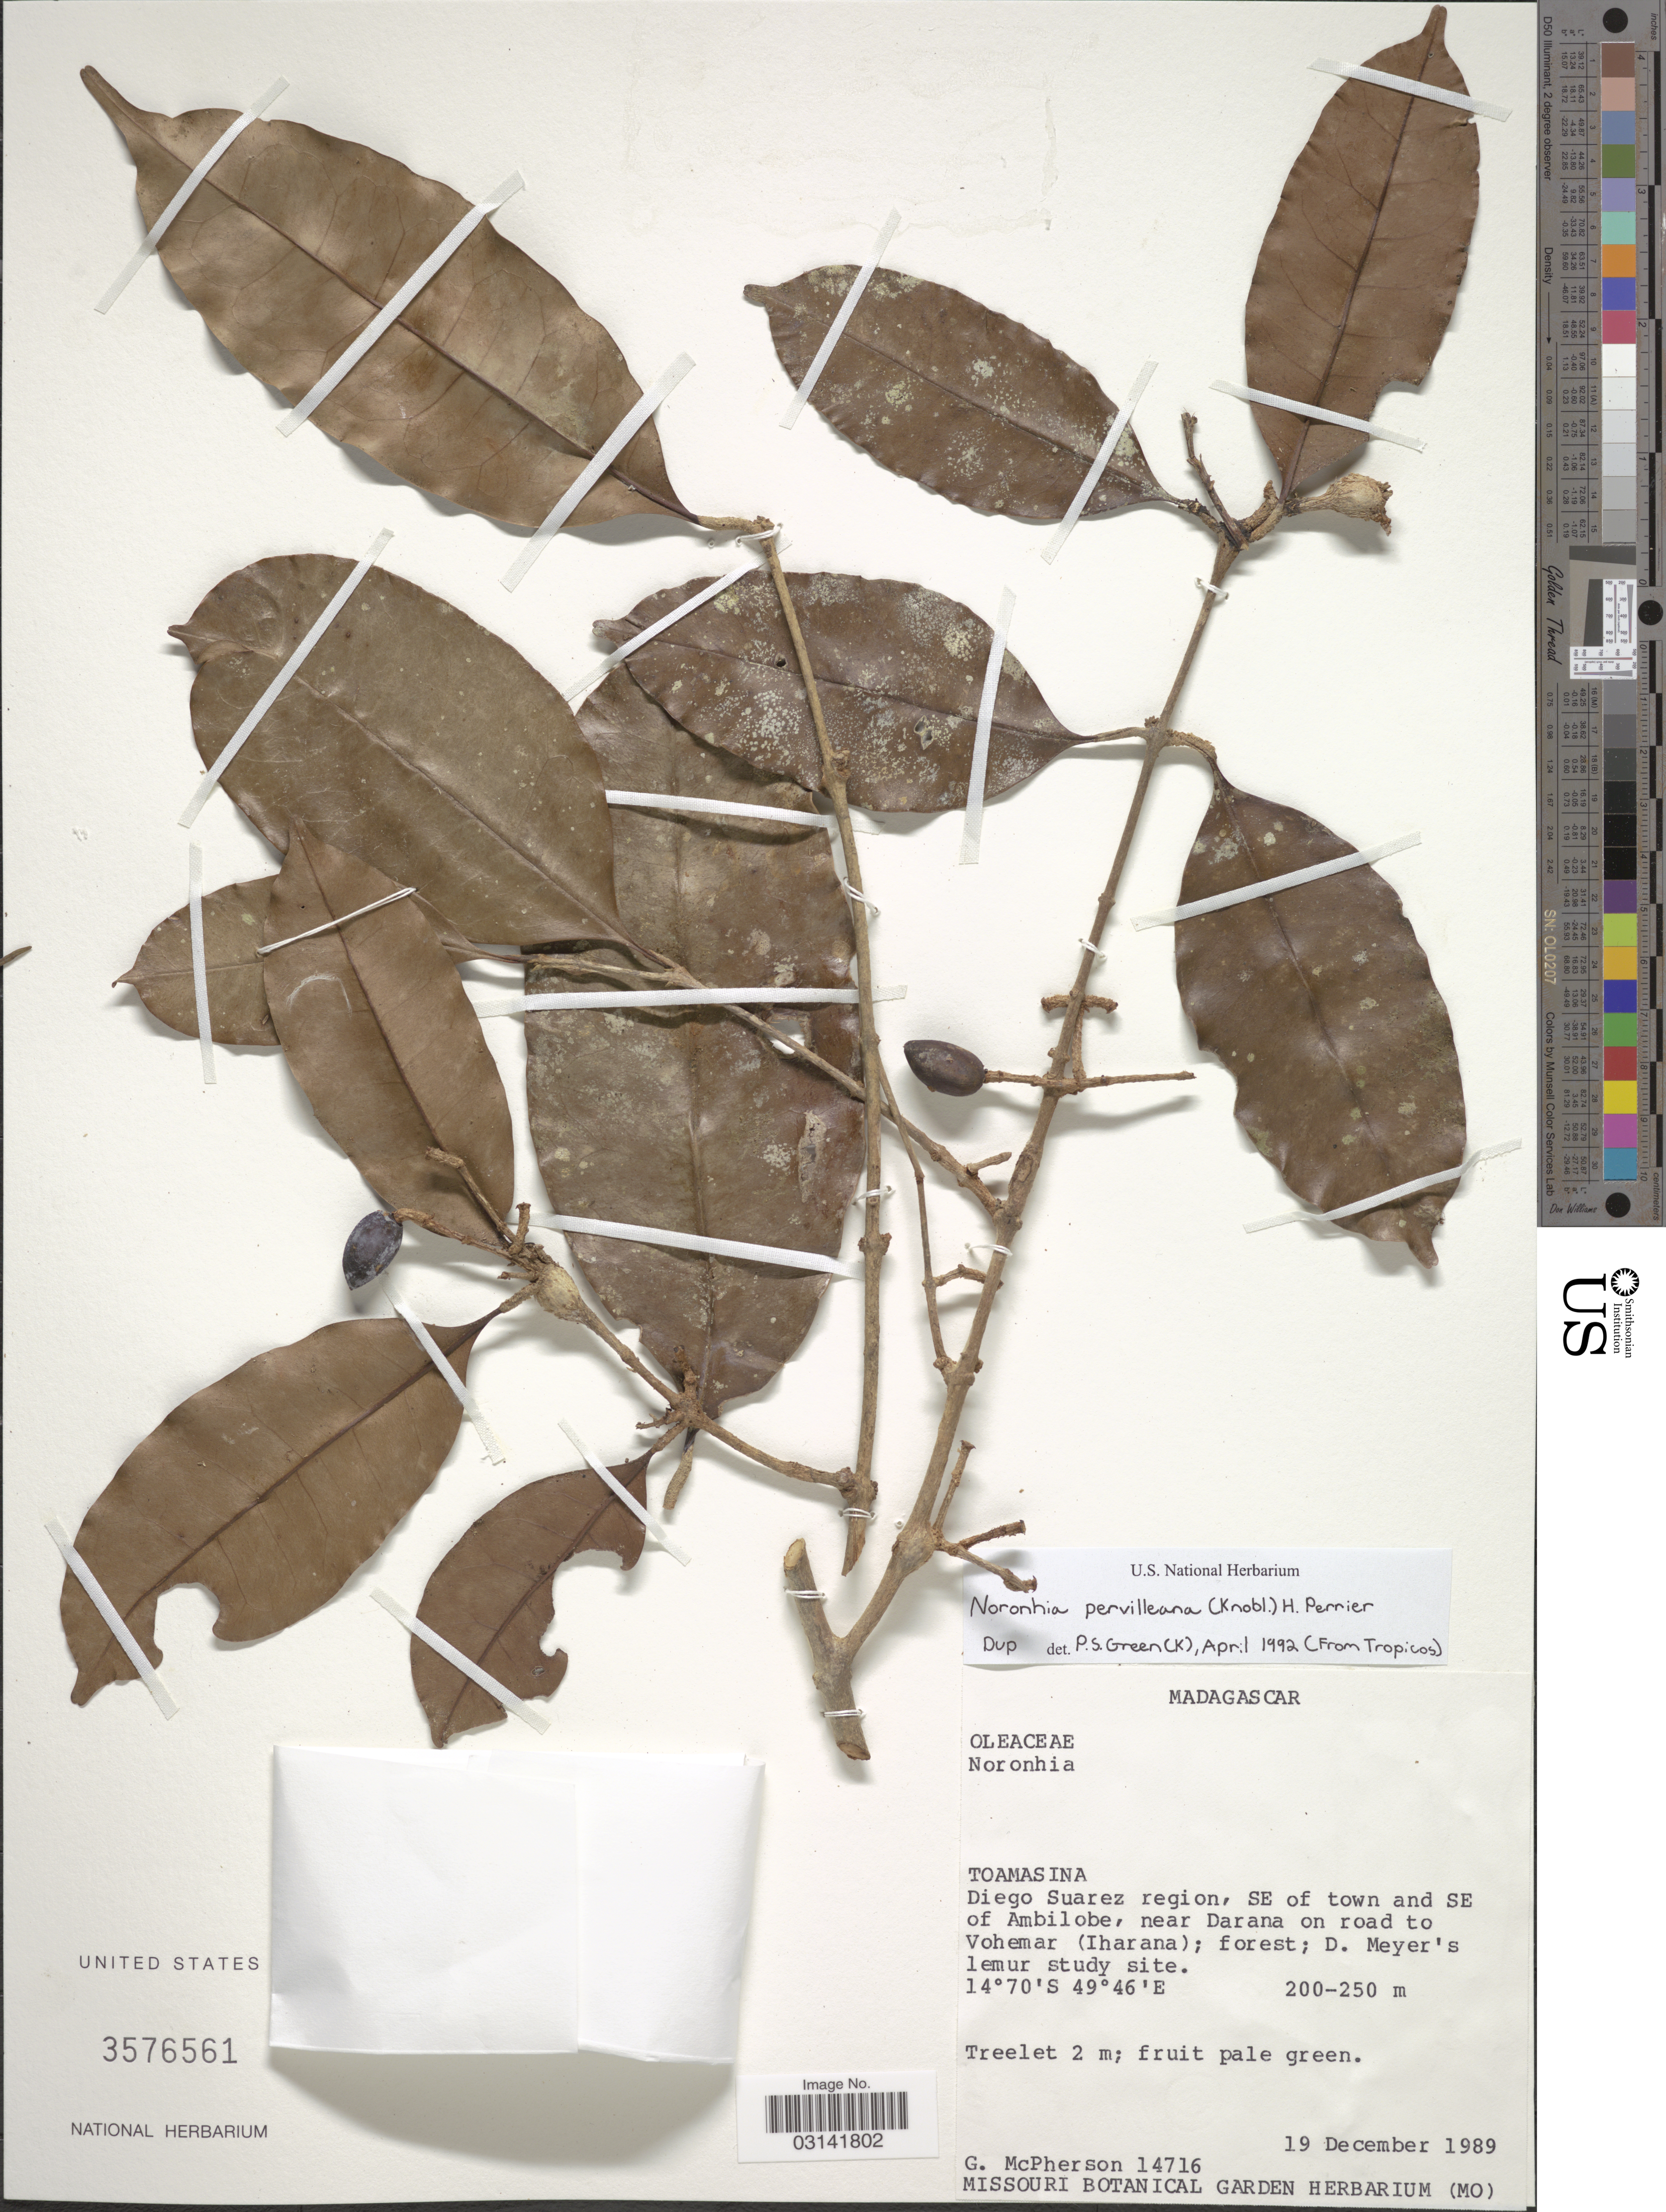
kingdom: Plantae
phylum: Tracheophyta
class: Magnoliopsida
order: Lamiales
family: Oleaceae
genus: Noronhia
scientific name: Noronhia pervilleana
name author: (Knobl.) H. Perrier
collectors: G. McPherson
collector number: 14716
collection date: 1989-12-19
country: Madagascar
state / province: Sava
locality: Diego Suarez region, SE of town and SE of Ambilobe, near Darana on road to Vohemar (Iharana); forest; D. Meyer's lemur study site.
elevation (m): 200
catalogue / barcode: US 3576561